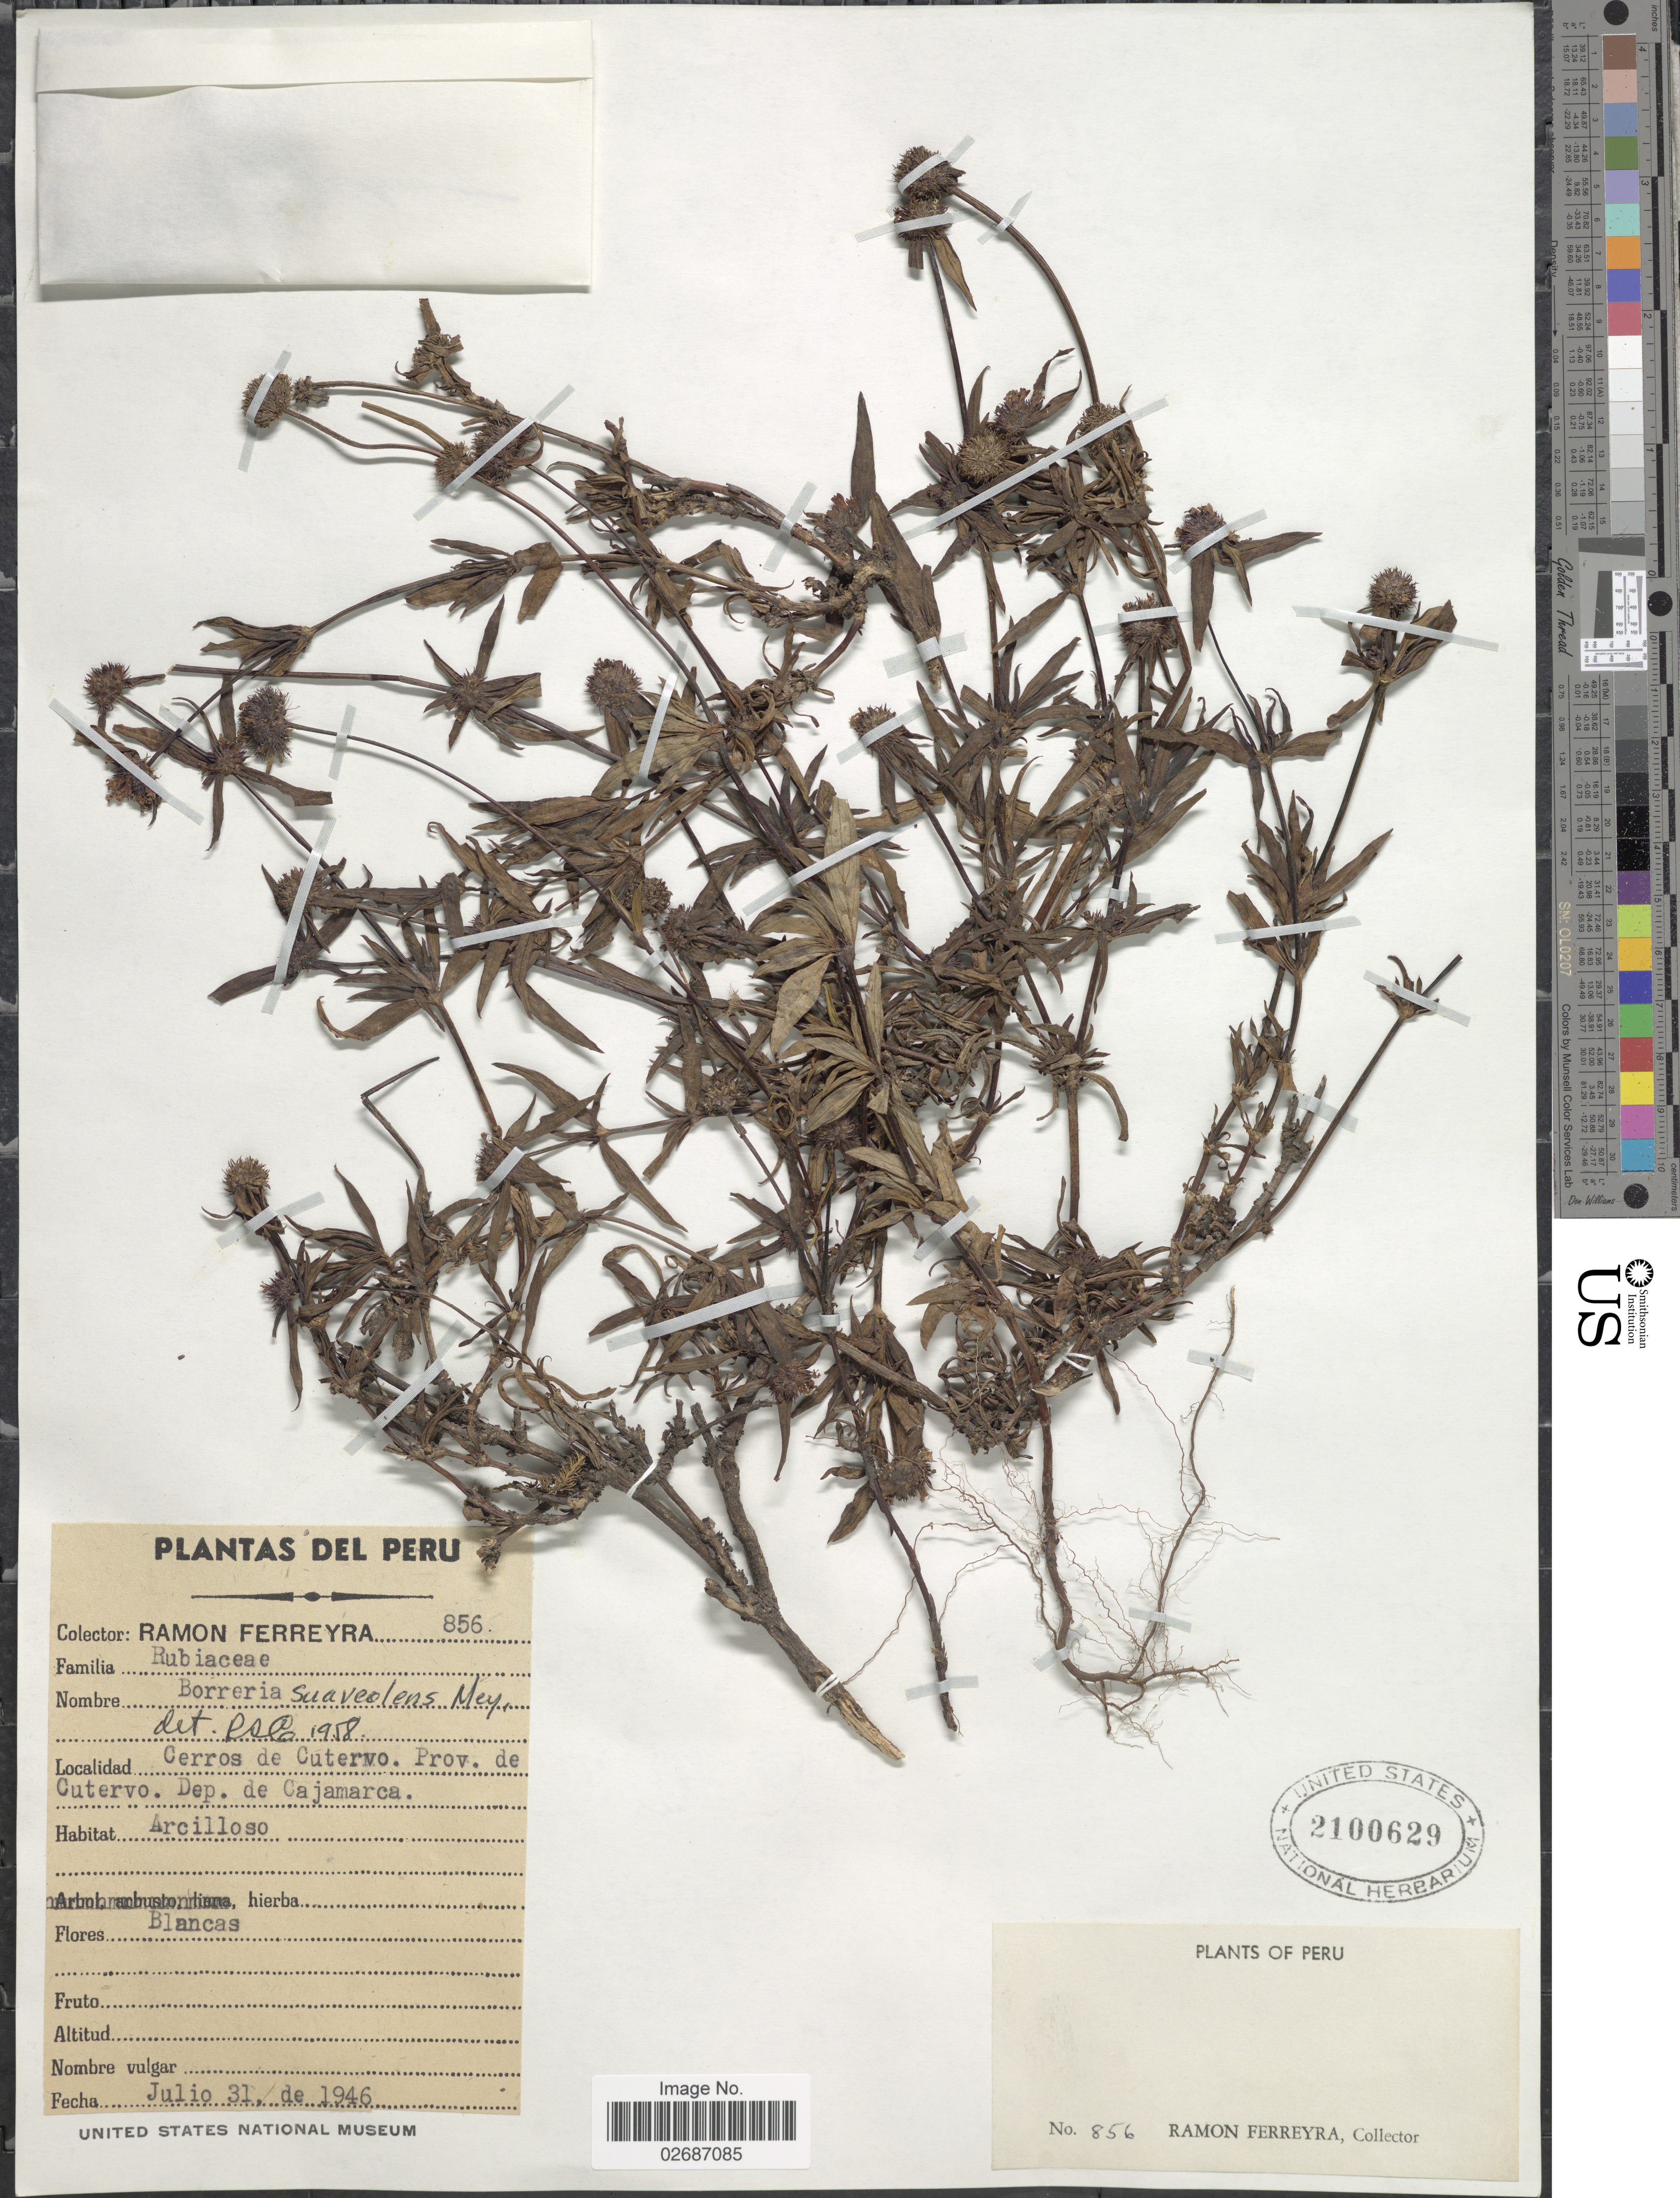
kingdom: Plantae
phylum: Tracheophyta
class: Magnoliopsida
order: Gentianales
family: Rubiaceae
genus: Borreria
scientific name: Borreria suaveolens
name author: G. Mey.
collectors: R. A. Ferreyra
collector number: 856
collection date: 1946-07-31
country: Peru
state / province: Cajamarca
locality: Cerros de Cutervo, Prov. de Cutervo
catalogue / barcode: US 2100629